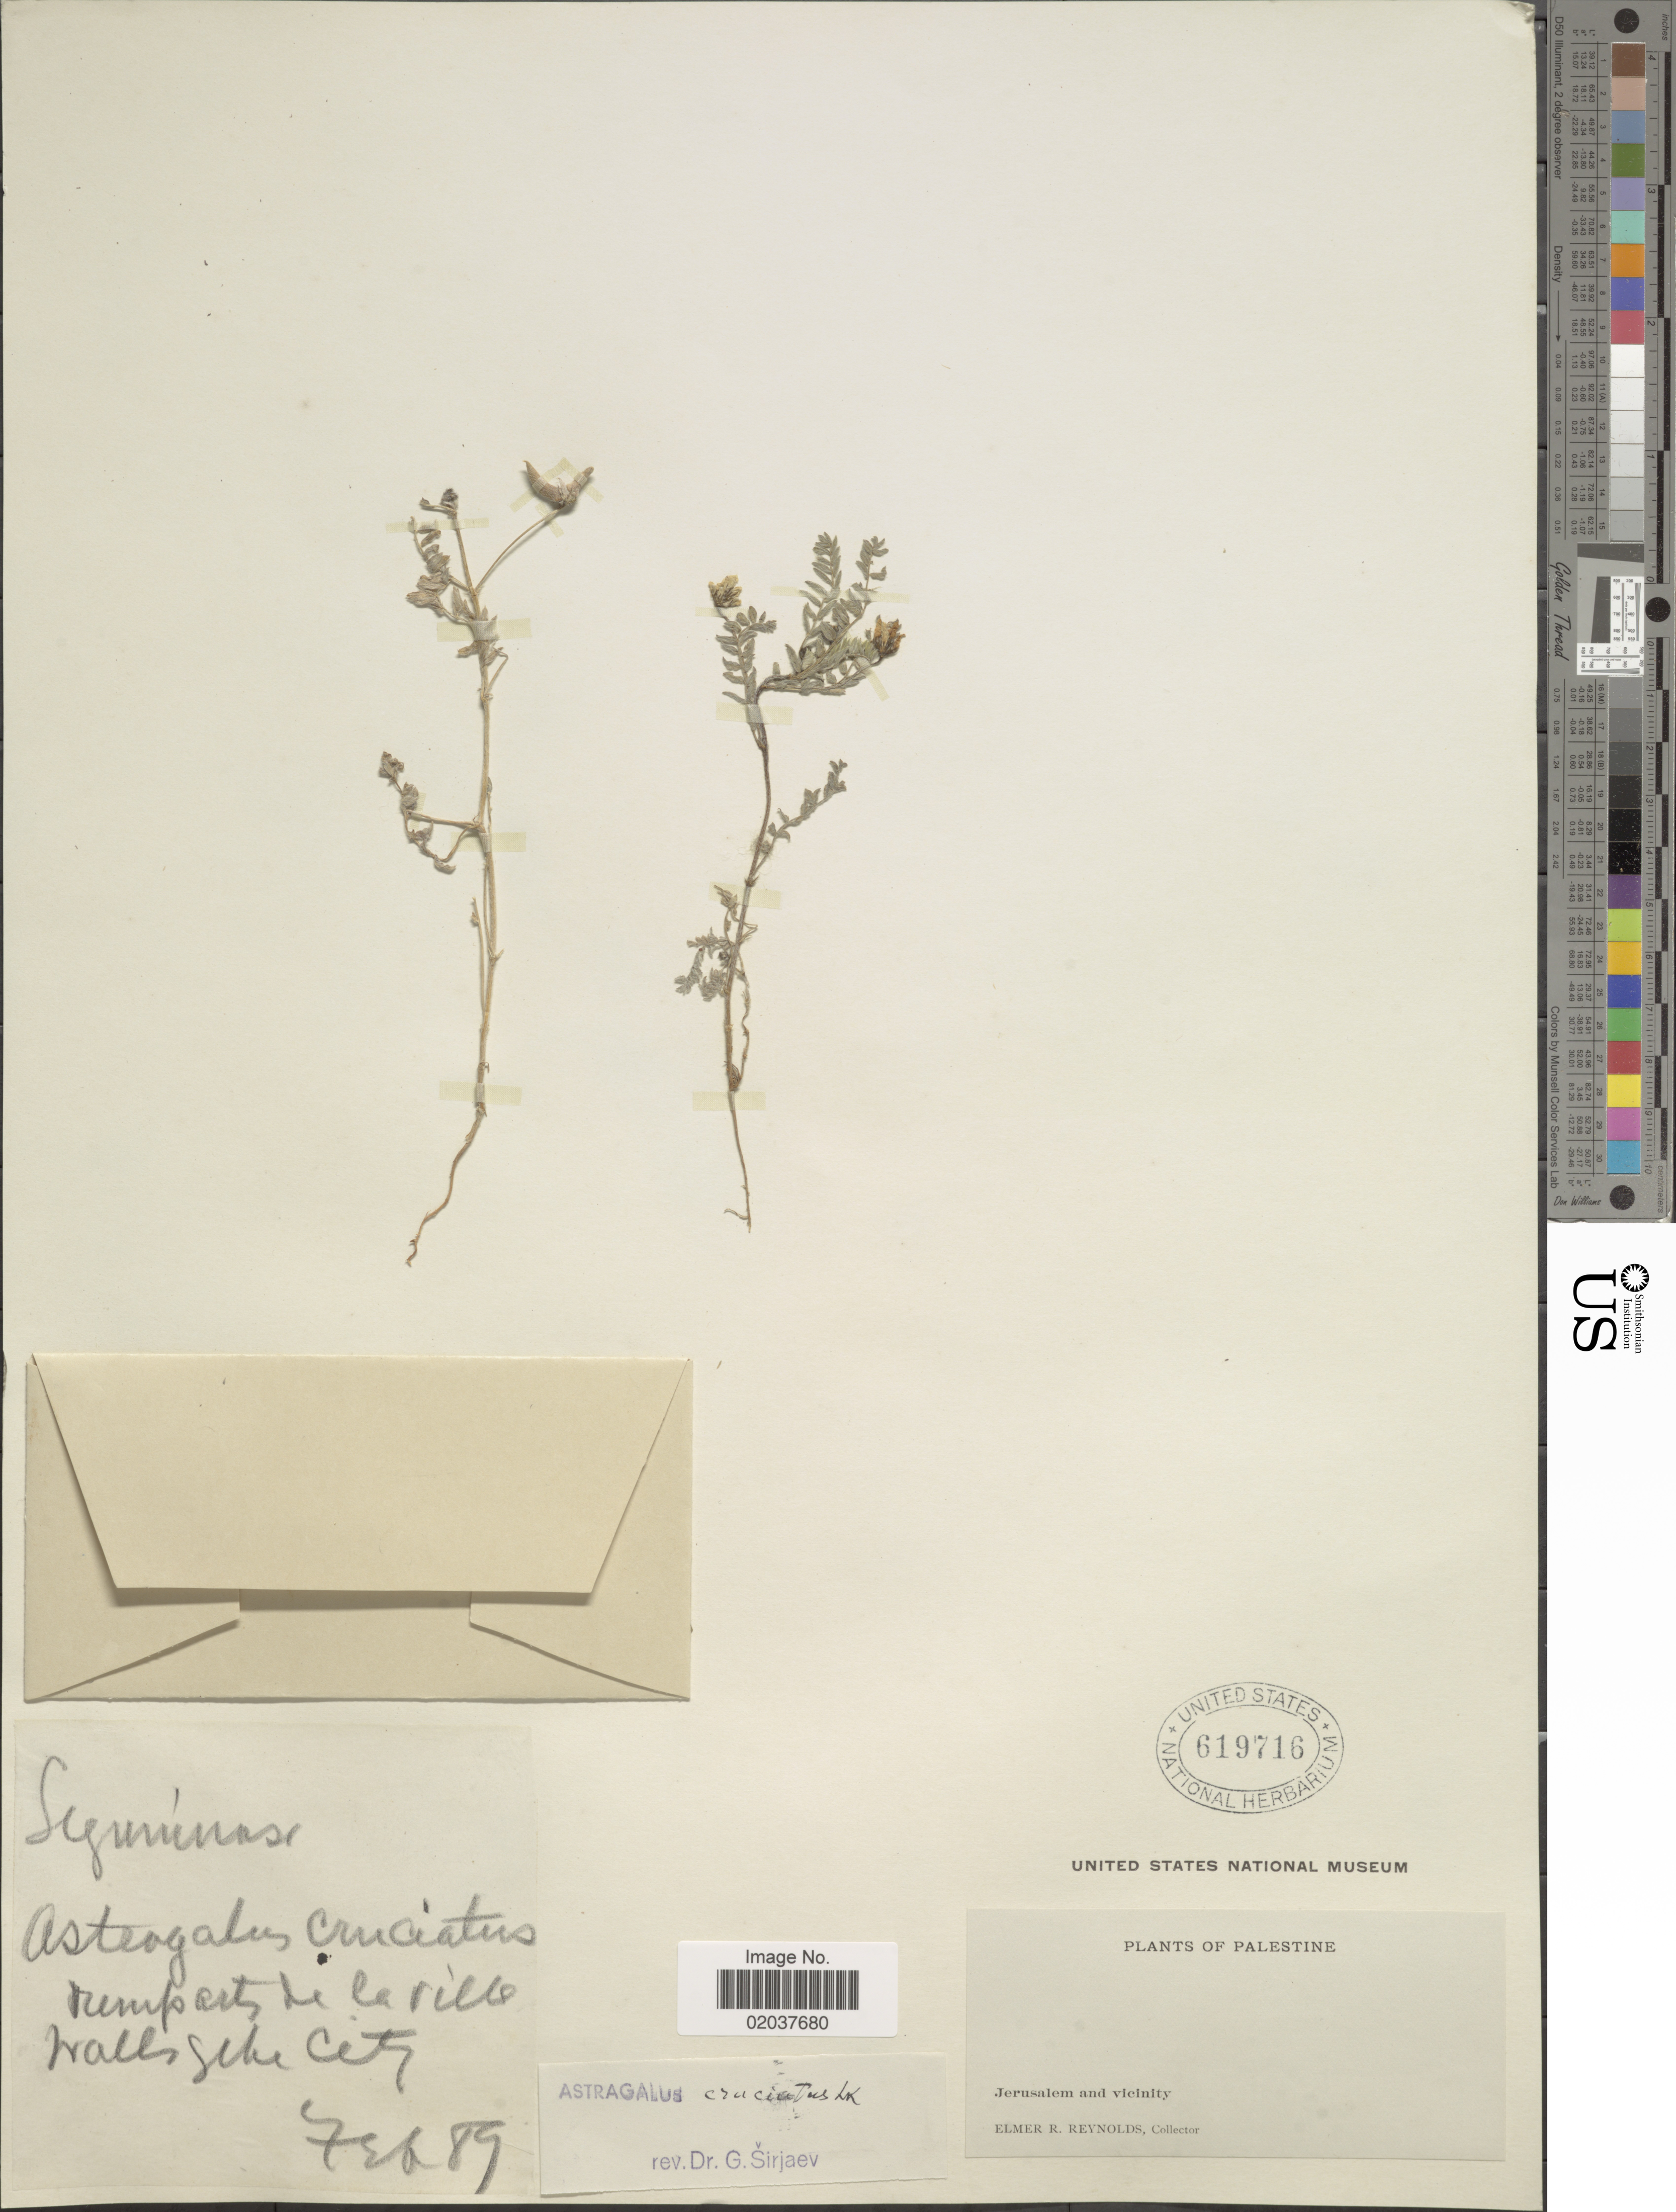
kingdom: Plantae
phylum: Tracheophyta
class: Magnoliopsida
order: Fabales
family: Fabaceae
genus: Astragalus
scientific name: Astragalus asterias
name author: Steven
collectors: E. Reynolds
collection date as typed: Transcribed d/m/y: /2/89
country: Israel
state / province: Jerusalem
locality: Palestine Jerusalem and vicinity, [illegible text]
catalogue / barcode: US 619716